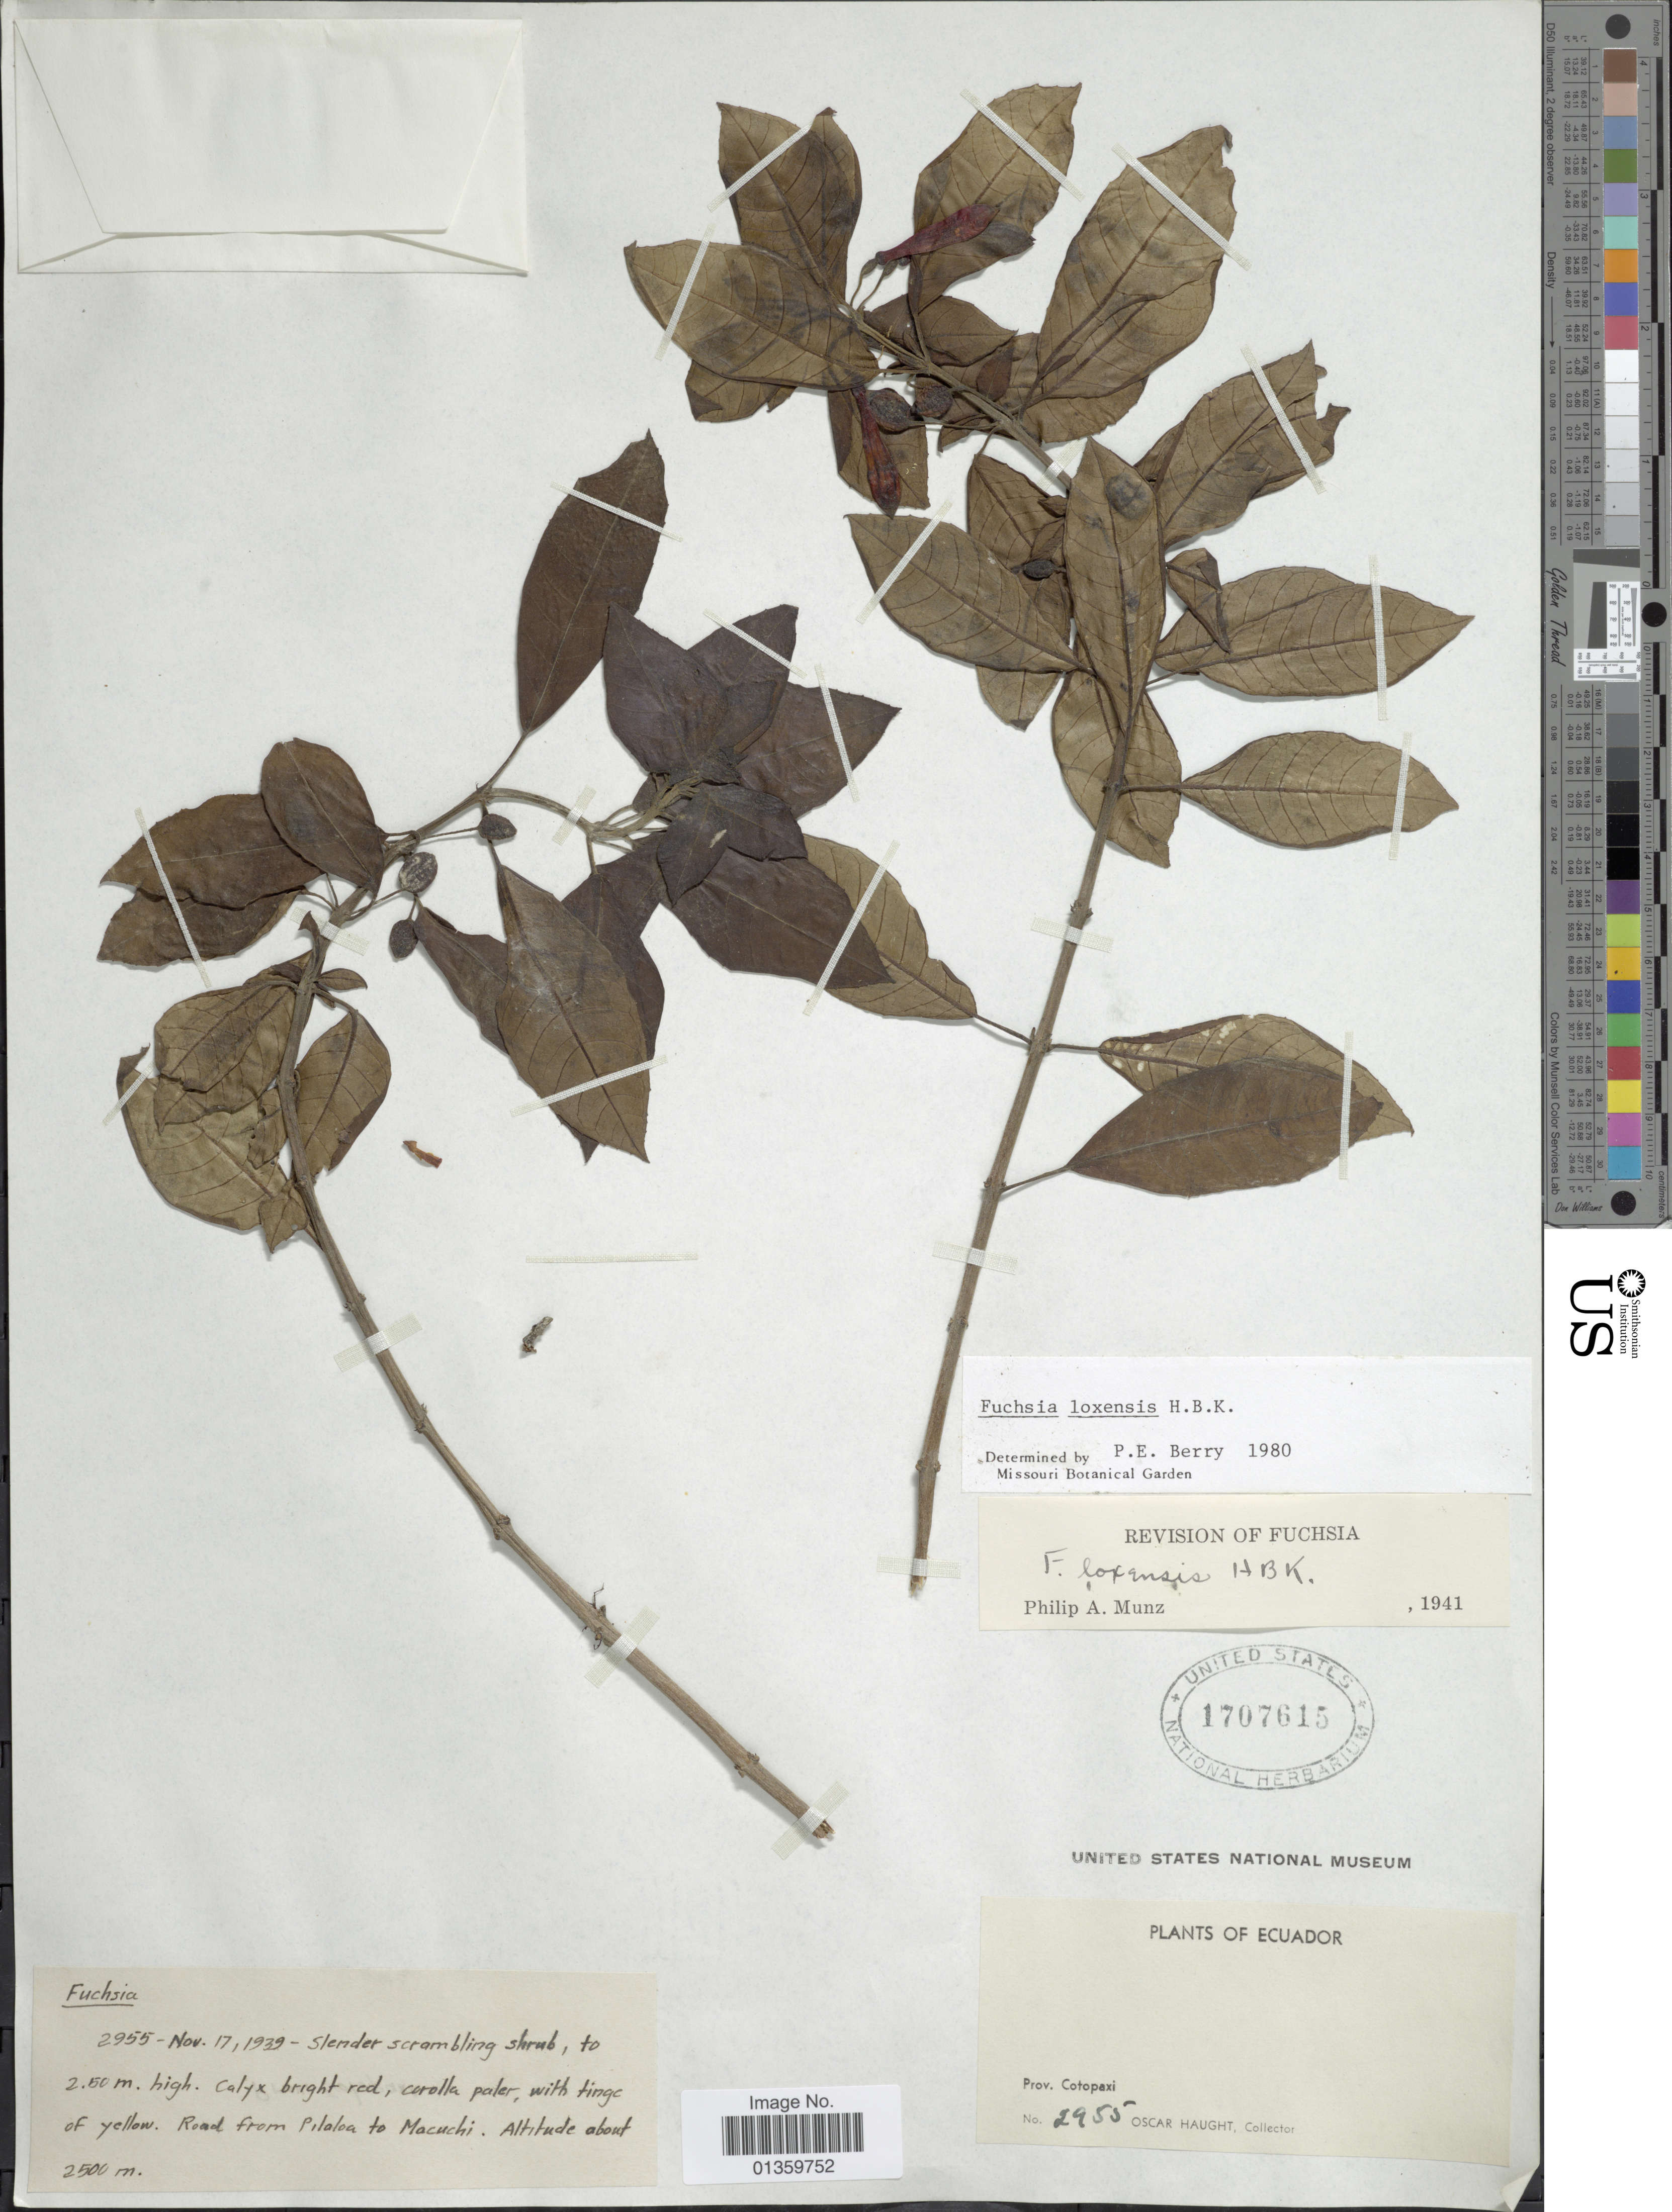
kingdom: Plantae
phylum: Tracheophyta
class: Magnoliopsida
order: Myrtales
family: Onagraceae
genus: Fuchsia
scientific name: Fuchsia loxensis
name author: Kunth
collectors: O. L. Haught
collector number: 2955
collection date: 1939-11-17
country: Ecuador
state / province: Cotopaxi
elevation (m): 2500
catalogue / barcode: US 1707615